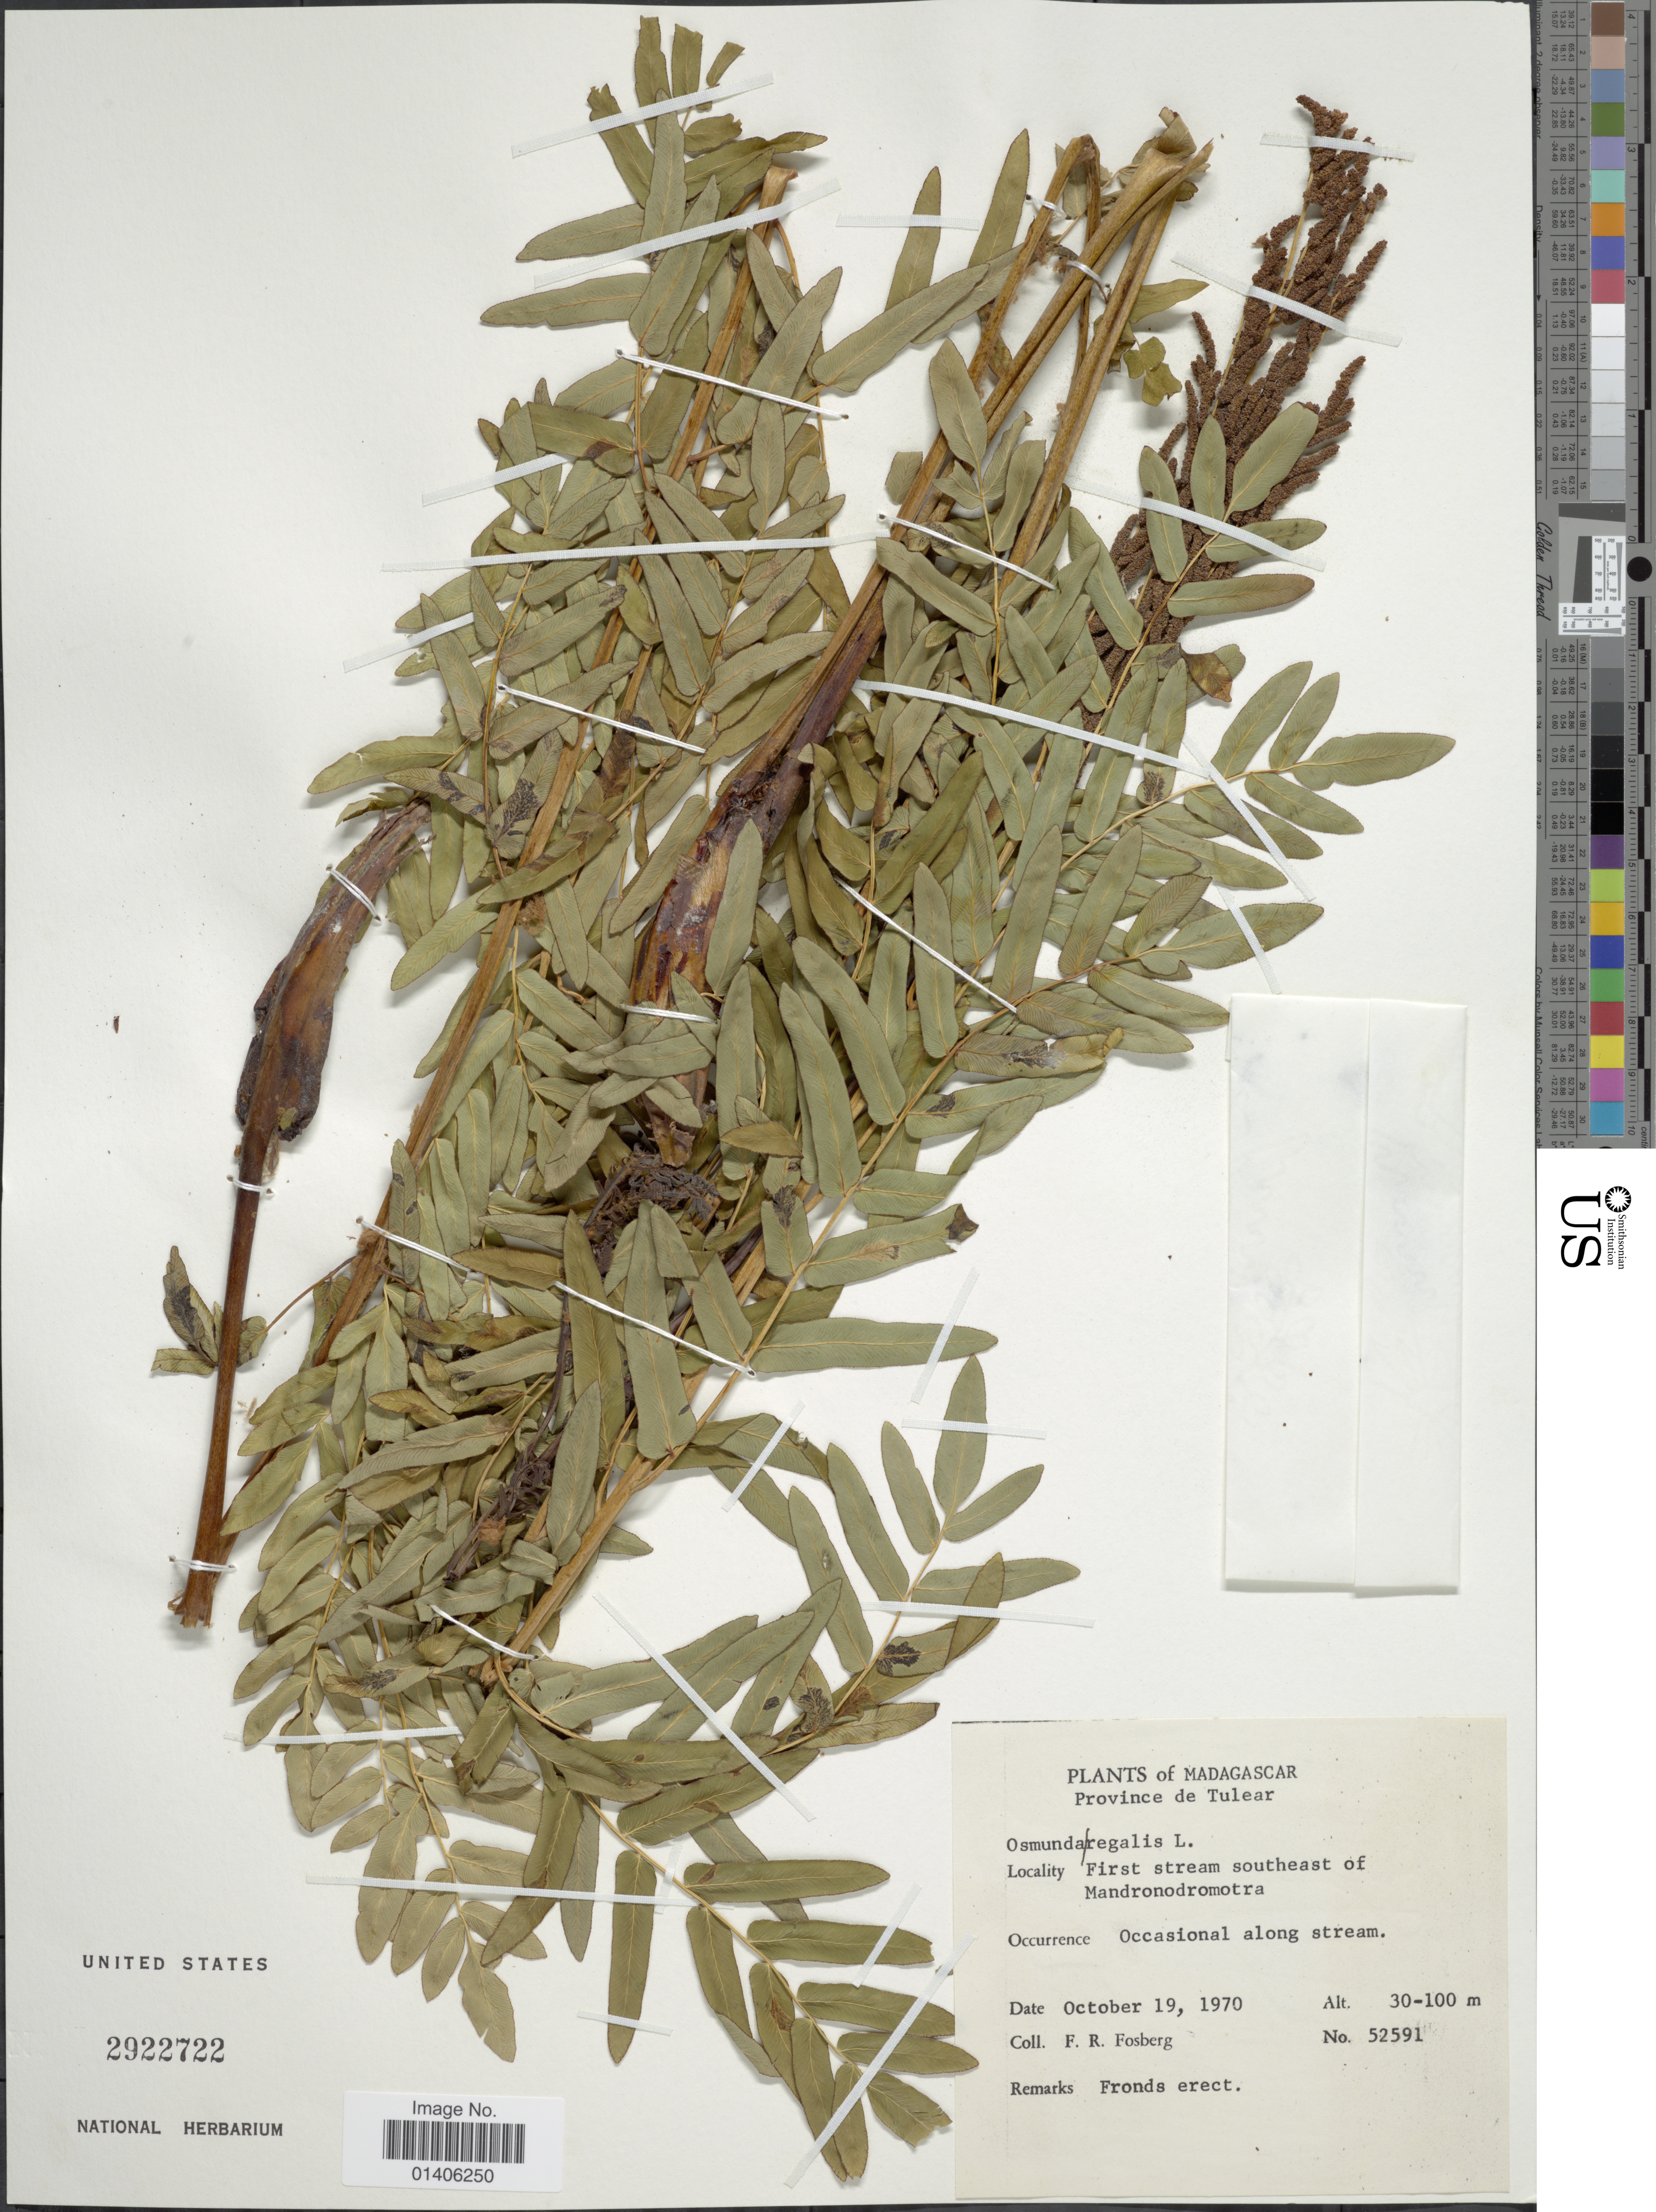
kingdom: Plantae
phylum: Tracheophyta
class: Polypodiopsida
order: Osmundales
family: Osmundaceae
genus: Osmunda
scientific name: Osmunda regalis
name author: L.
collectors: F. R. Fosberg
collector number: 52591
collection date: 1970-10-19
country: Madagascar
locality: Province de Tulear, First stream southeast of Mandronodromotra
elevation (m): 30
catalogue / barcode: US 2922722